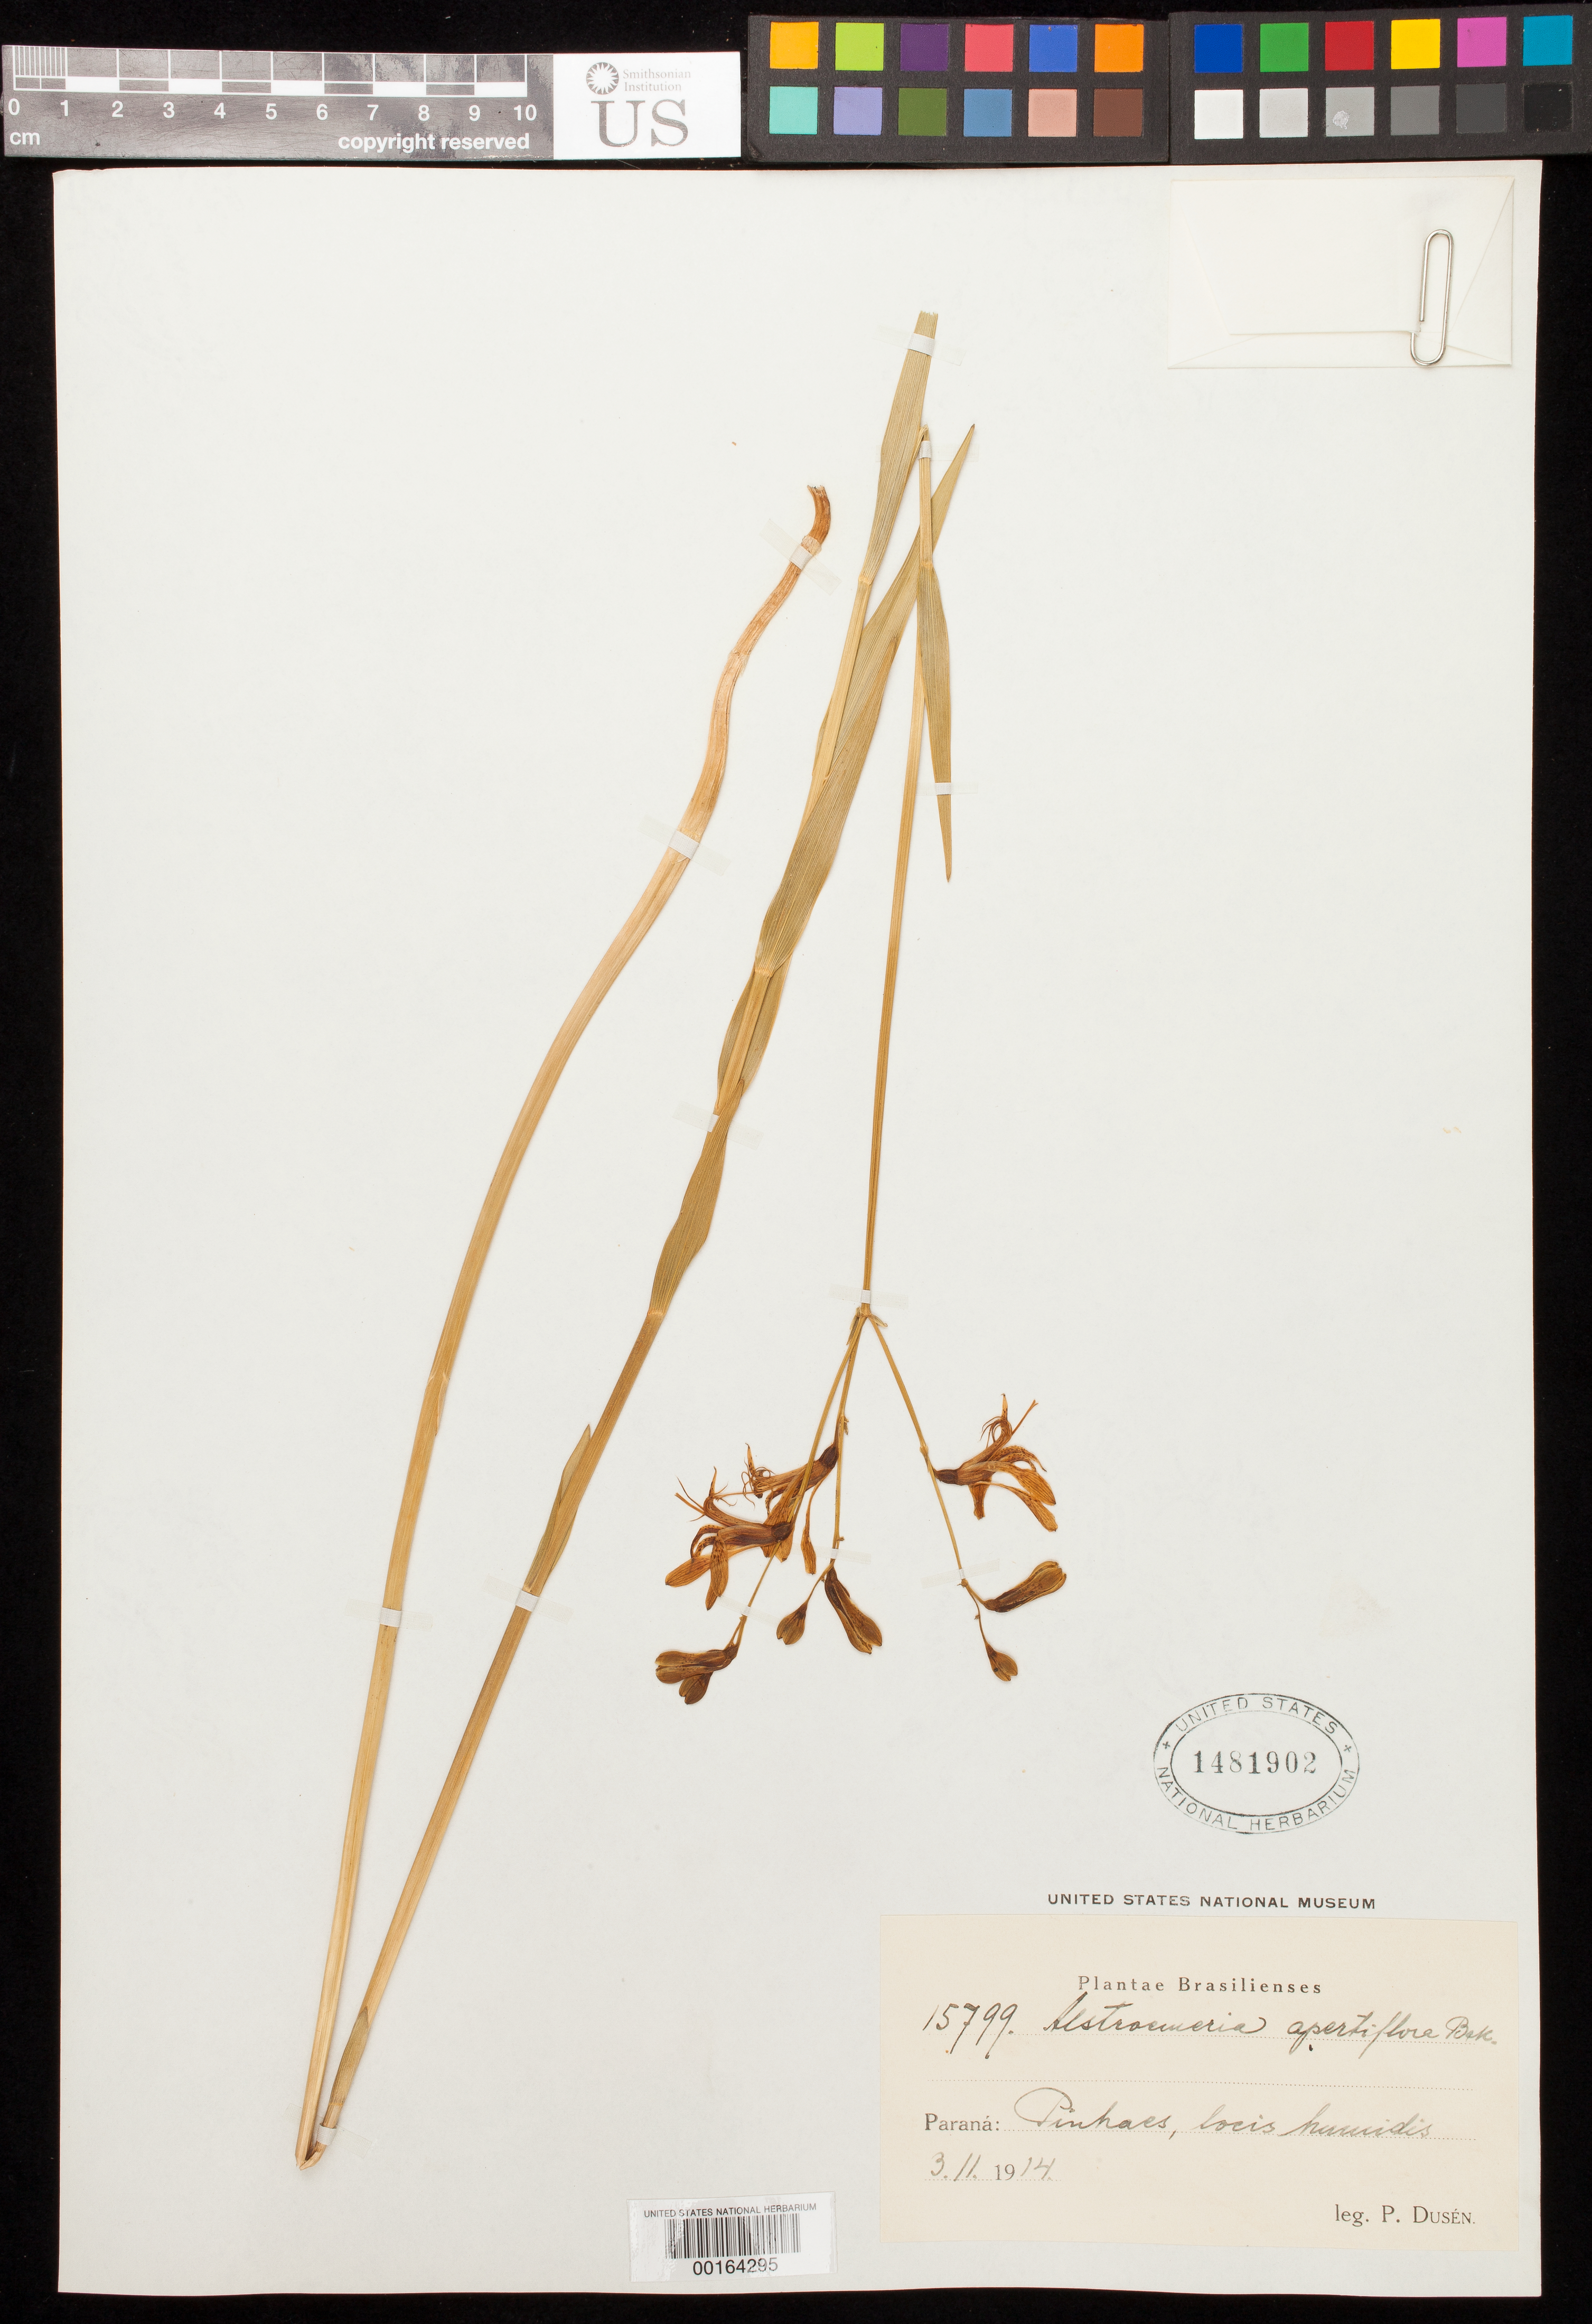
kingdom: Plantae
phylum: Tracheophyta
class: Liliopsida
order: Liliales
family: Alstroemeriaceae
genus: Alstroemeria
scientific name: Alstroemeria apertiflora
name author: Baker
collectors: P. Dusén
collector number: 15799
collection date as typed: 03 Nov 1914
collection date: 1914-11-03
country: Brazil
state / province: Paraná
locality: Pinhacs, locis humidis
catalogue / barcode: US 1481902